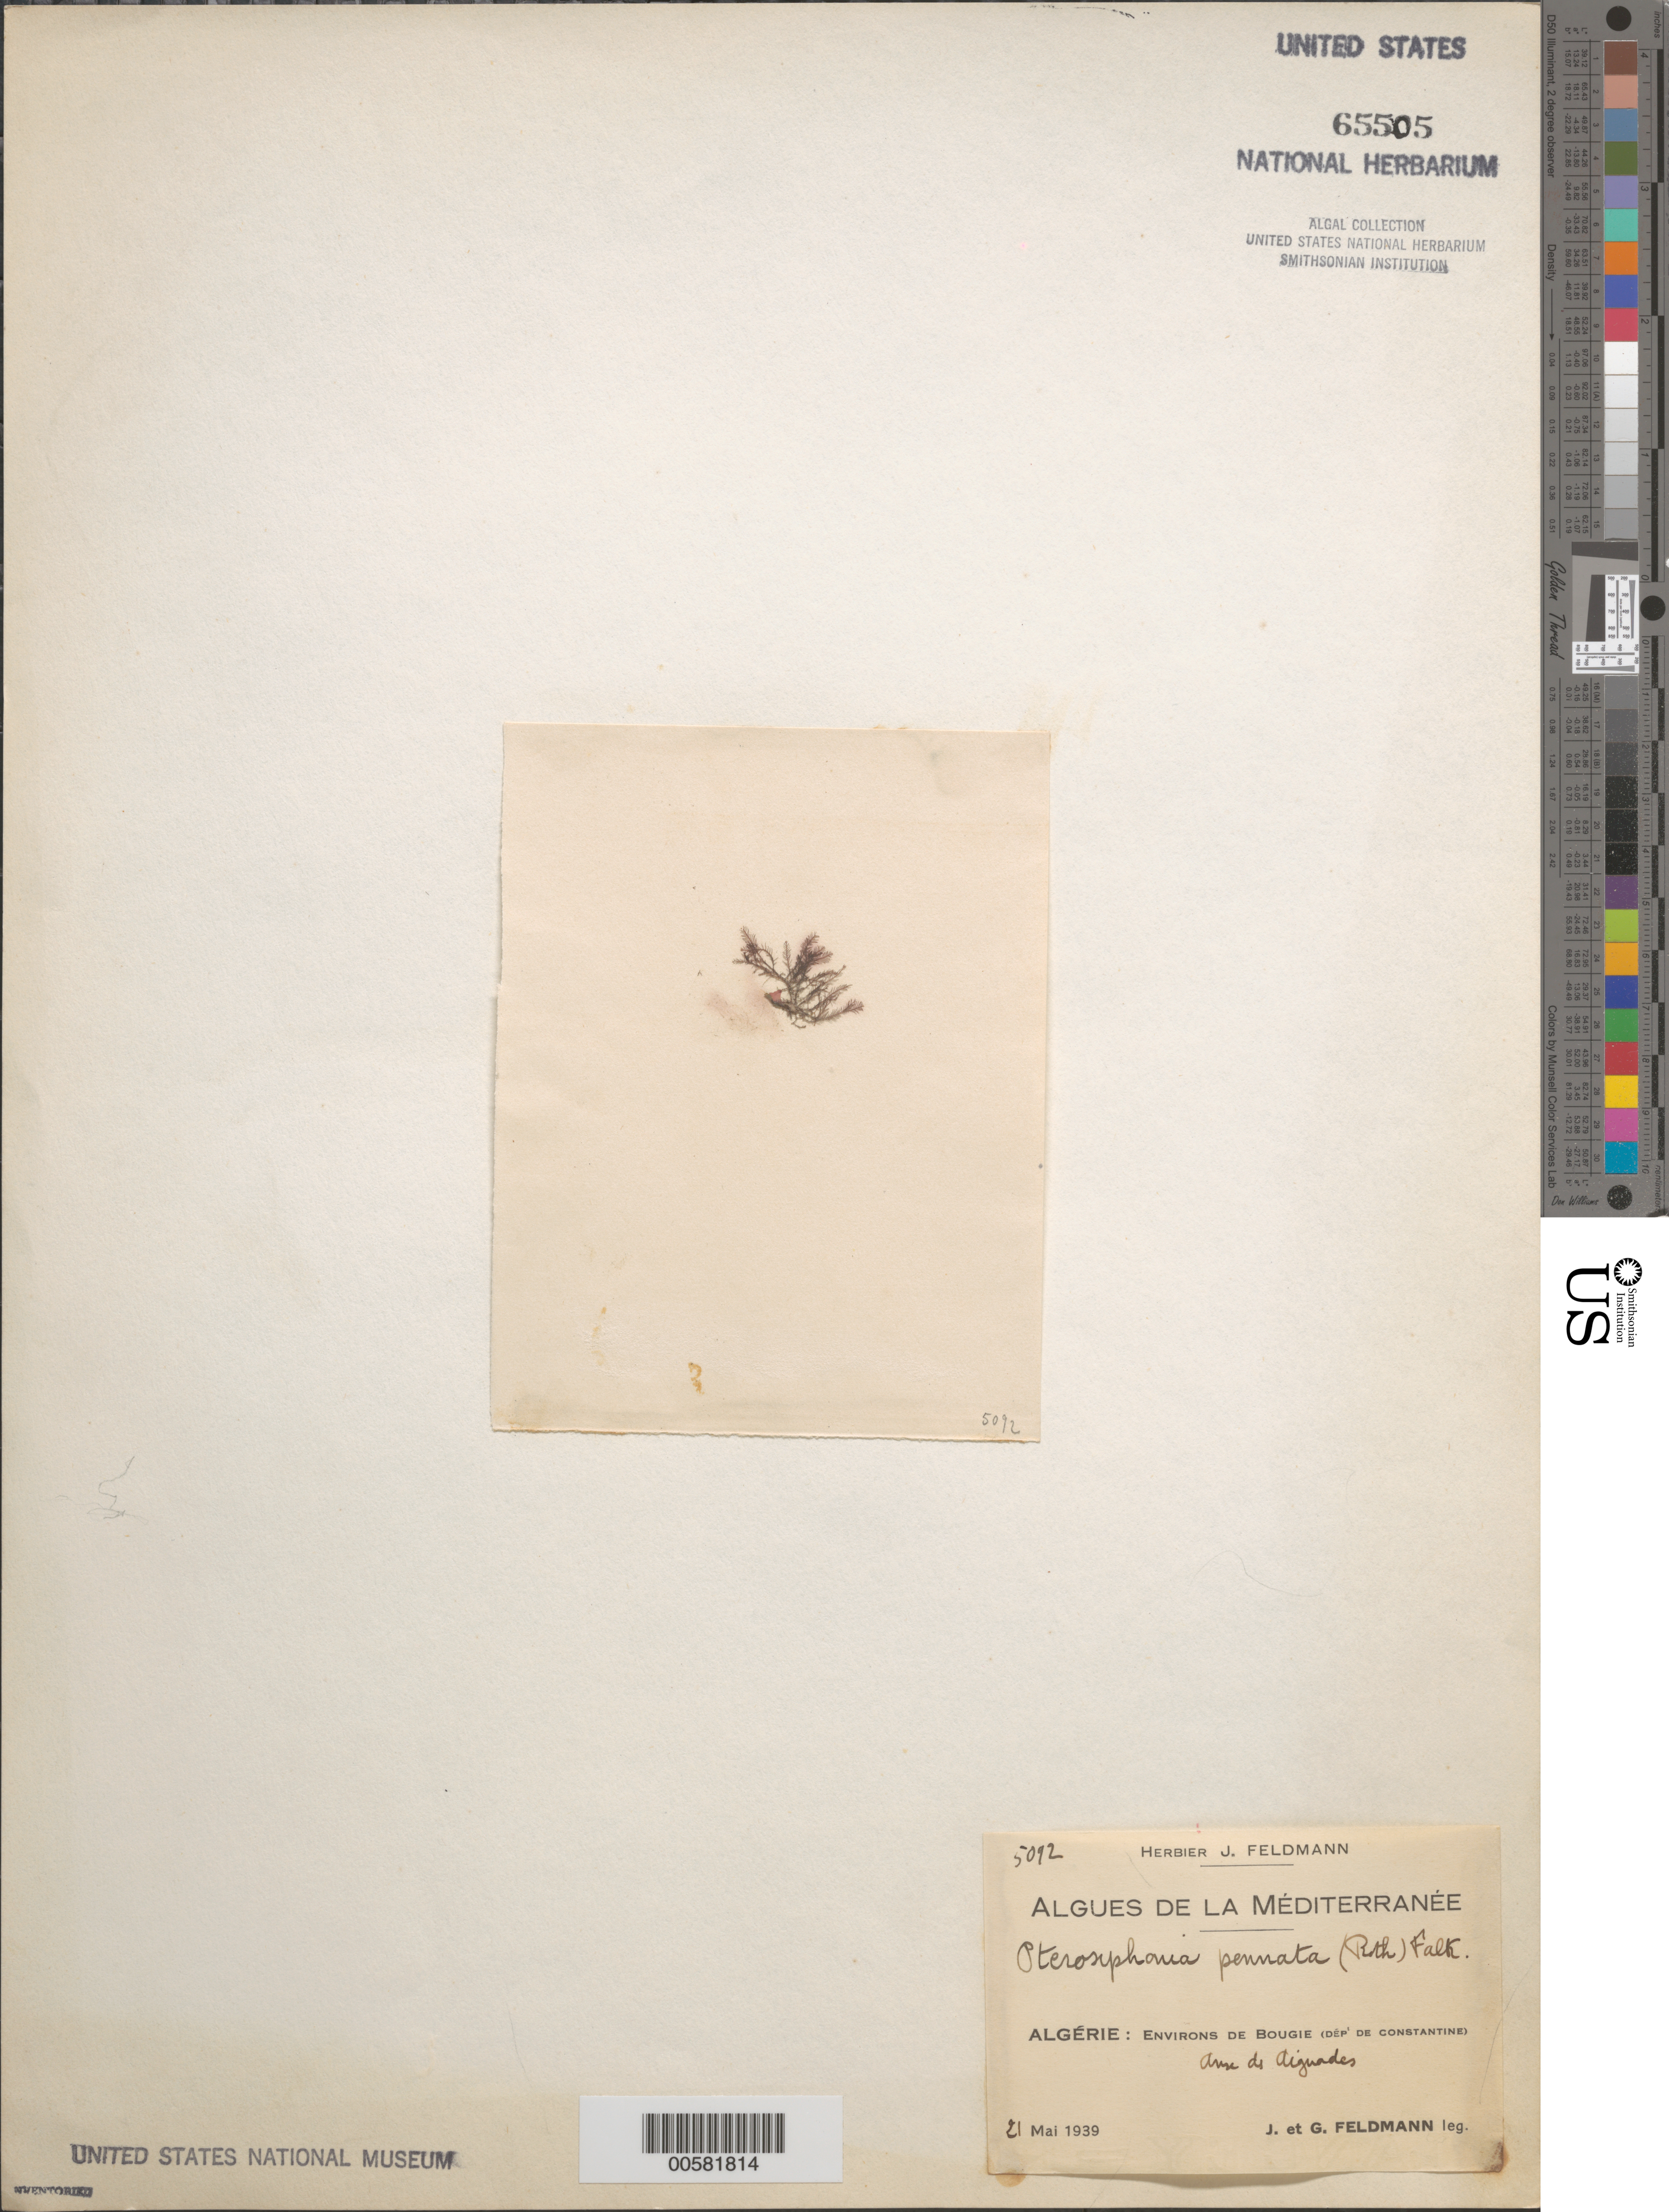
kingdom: Plantae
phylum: Rhodophyta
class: Florideophyceae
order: Ceramiales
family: Rhodomelaceae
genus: Xiphosiphonia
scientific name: Xiphosiphonia pennata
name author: (C. Agardh) Savoie & G.W. Saunders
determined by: Algae name updating Project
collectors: J. Feldmann & G. Feldmann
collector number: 5092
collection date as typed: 21 May 1939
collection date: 1939-05-21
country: Algeria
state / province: Constantine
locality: Anse de Aiguades, near Bougie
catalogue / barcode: US 65505